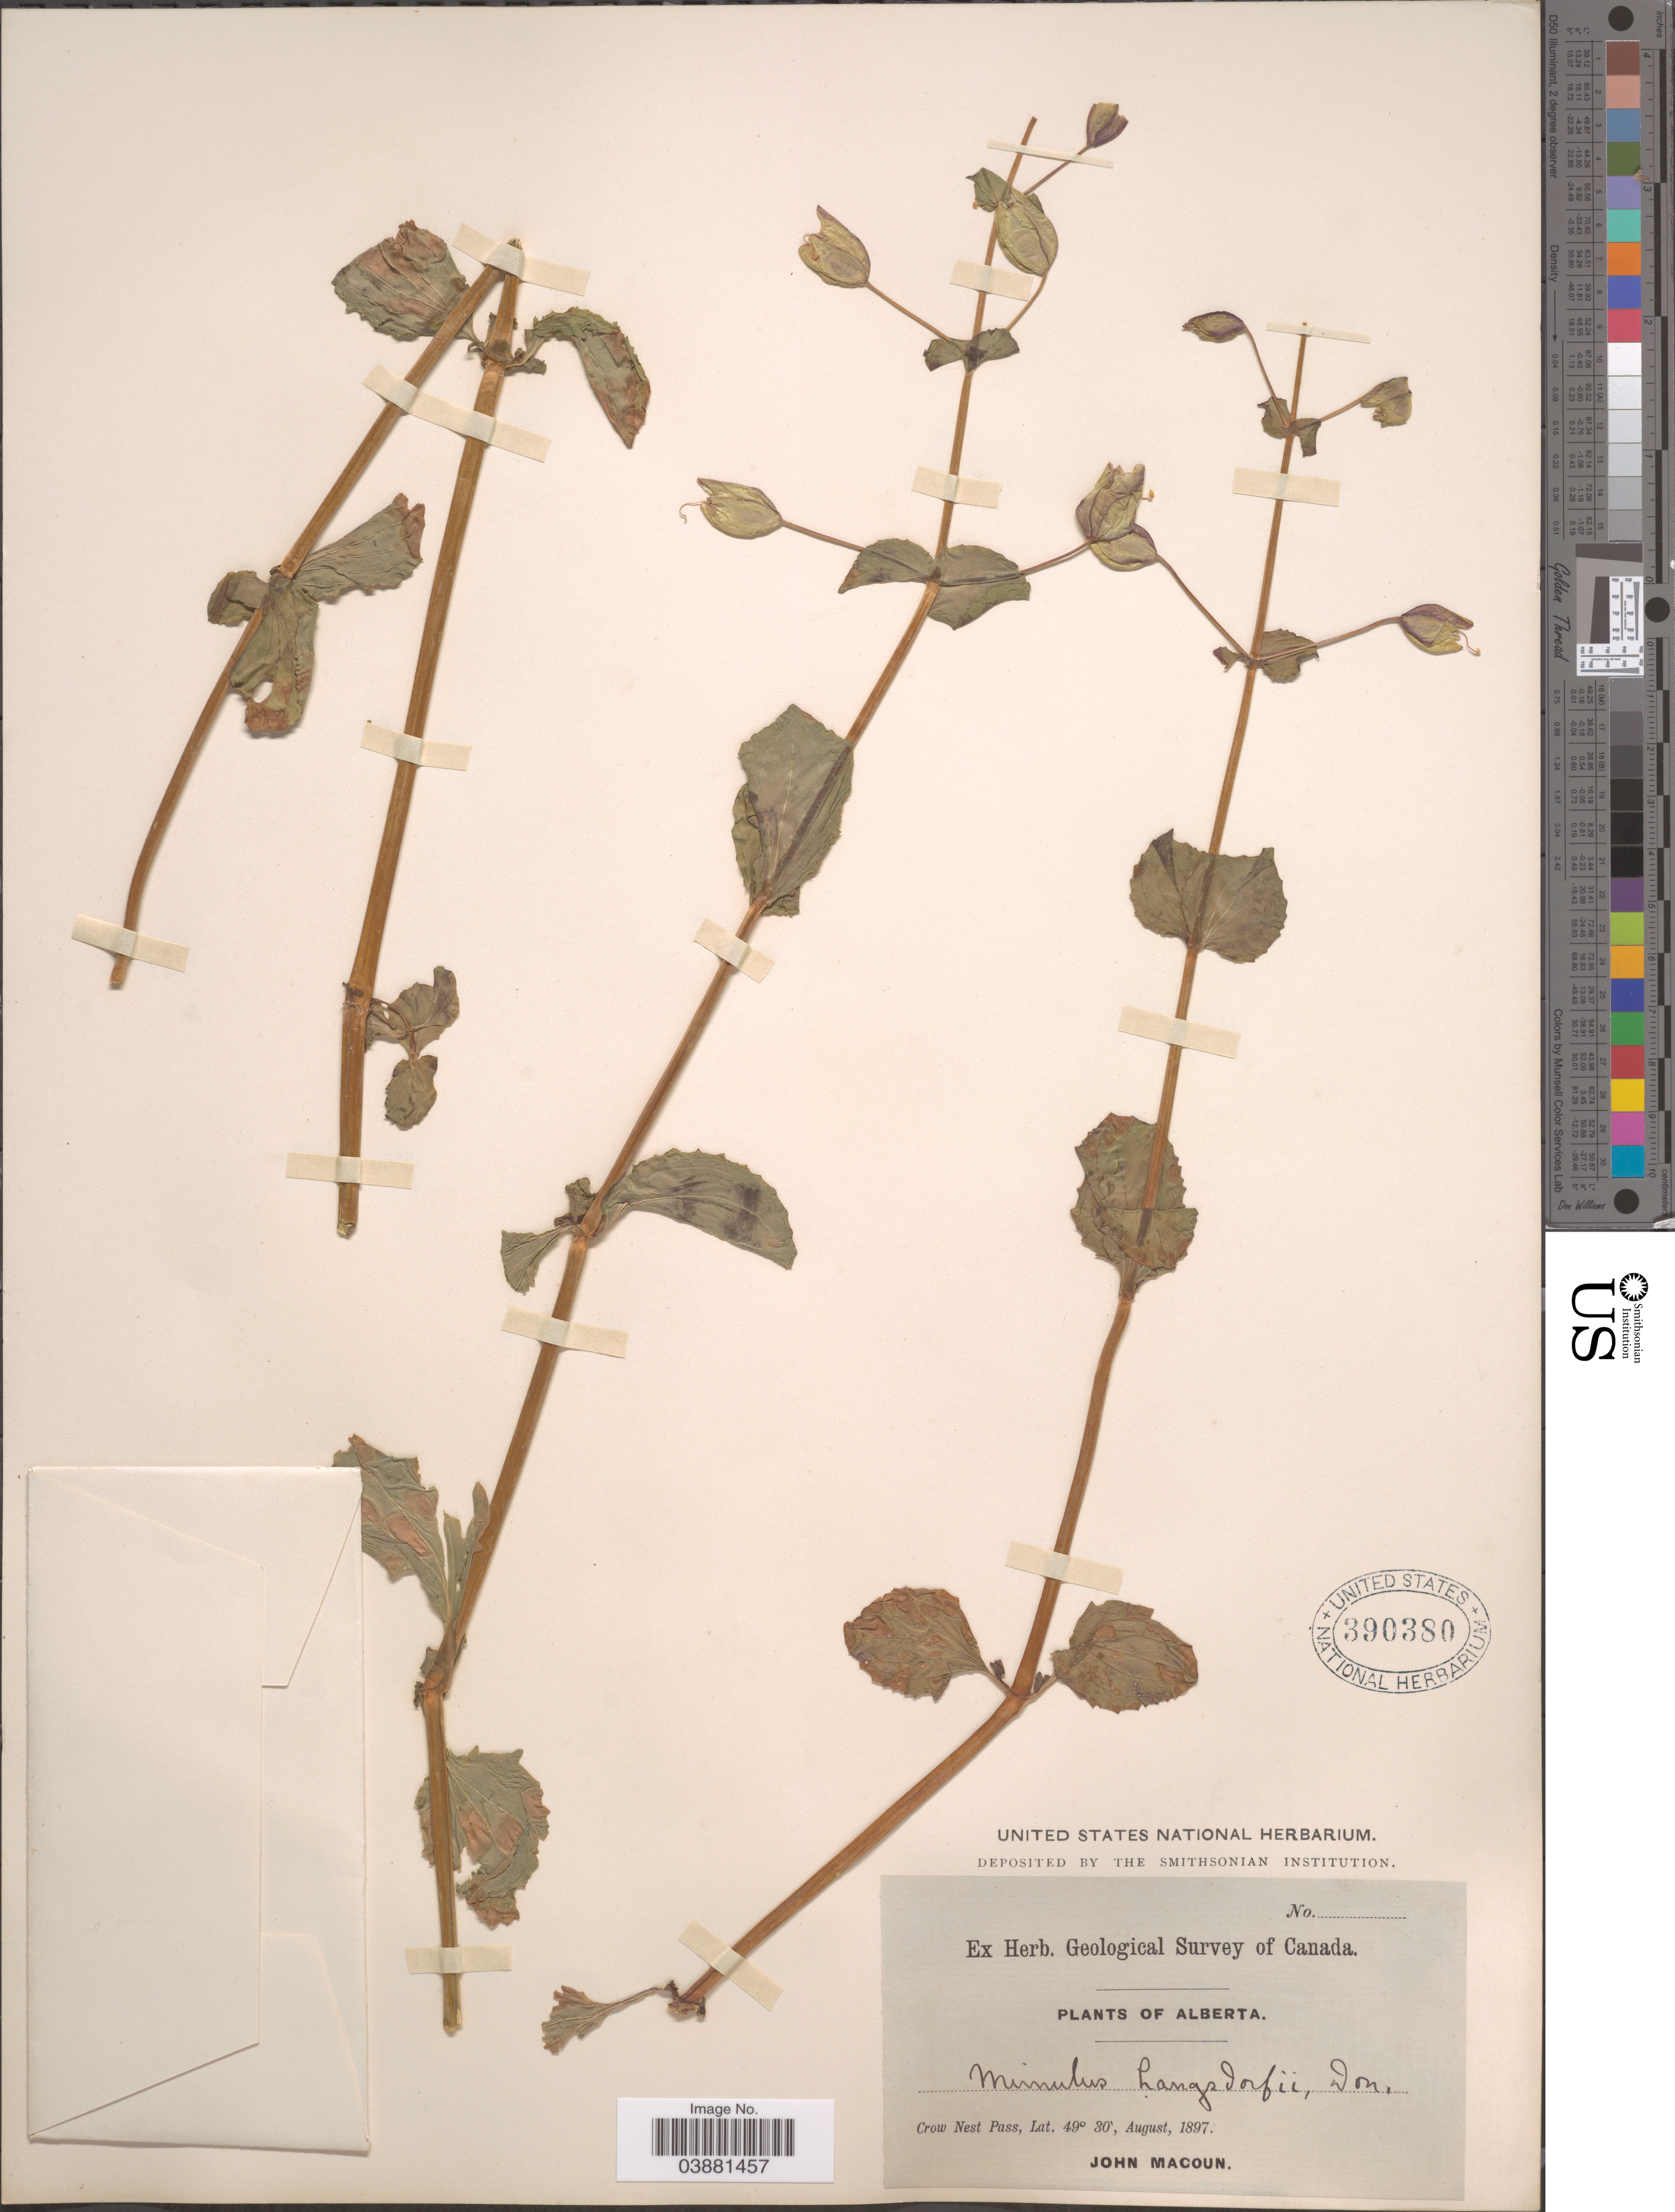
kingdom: Plantae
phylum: Tracheophyta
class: Magnoliopsida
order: Lamiales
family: Phrymaceae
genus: Mimulus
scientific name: Mimulus guttatus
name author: DC.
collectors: J. Macoun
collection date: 1897-08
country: Canada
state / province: Alberta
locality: Crow Nest Pass.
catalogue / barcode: US 390380